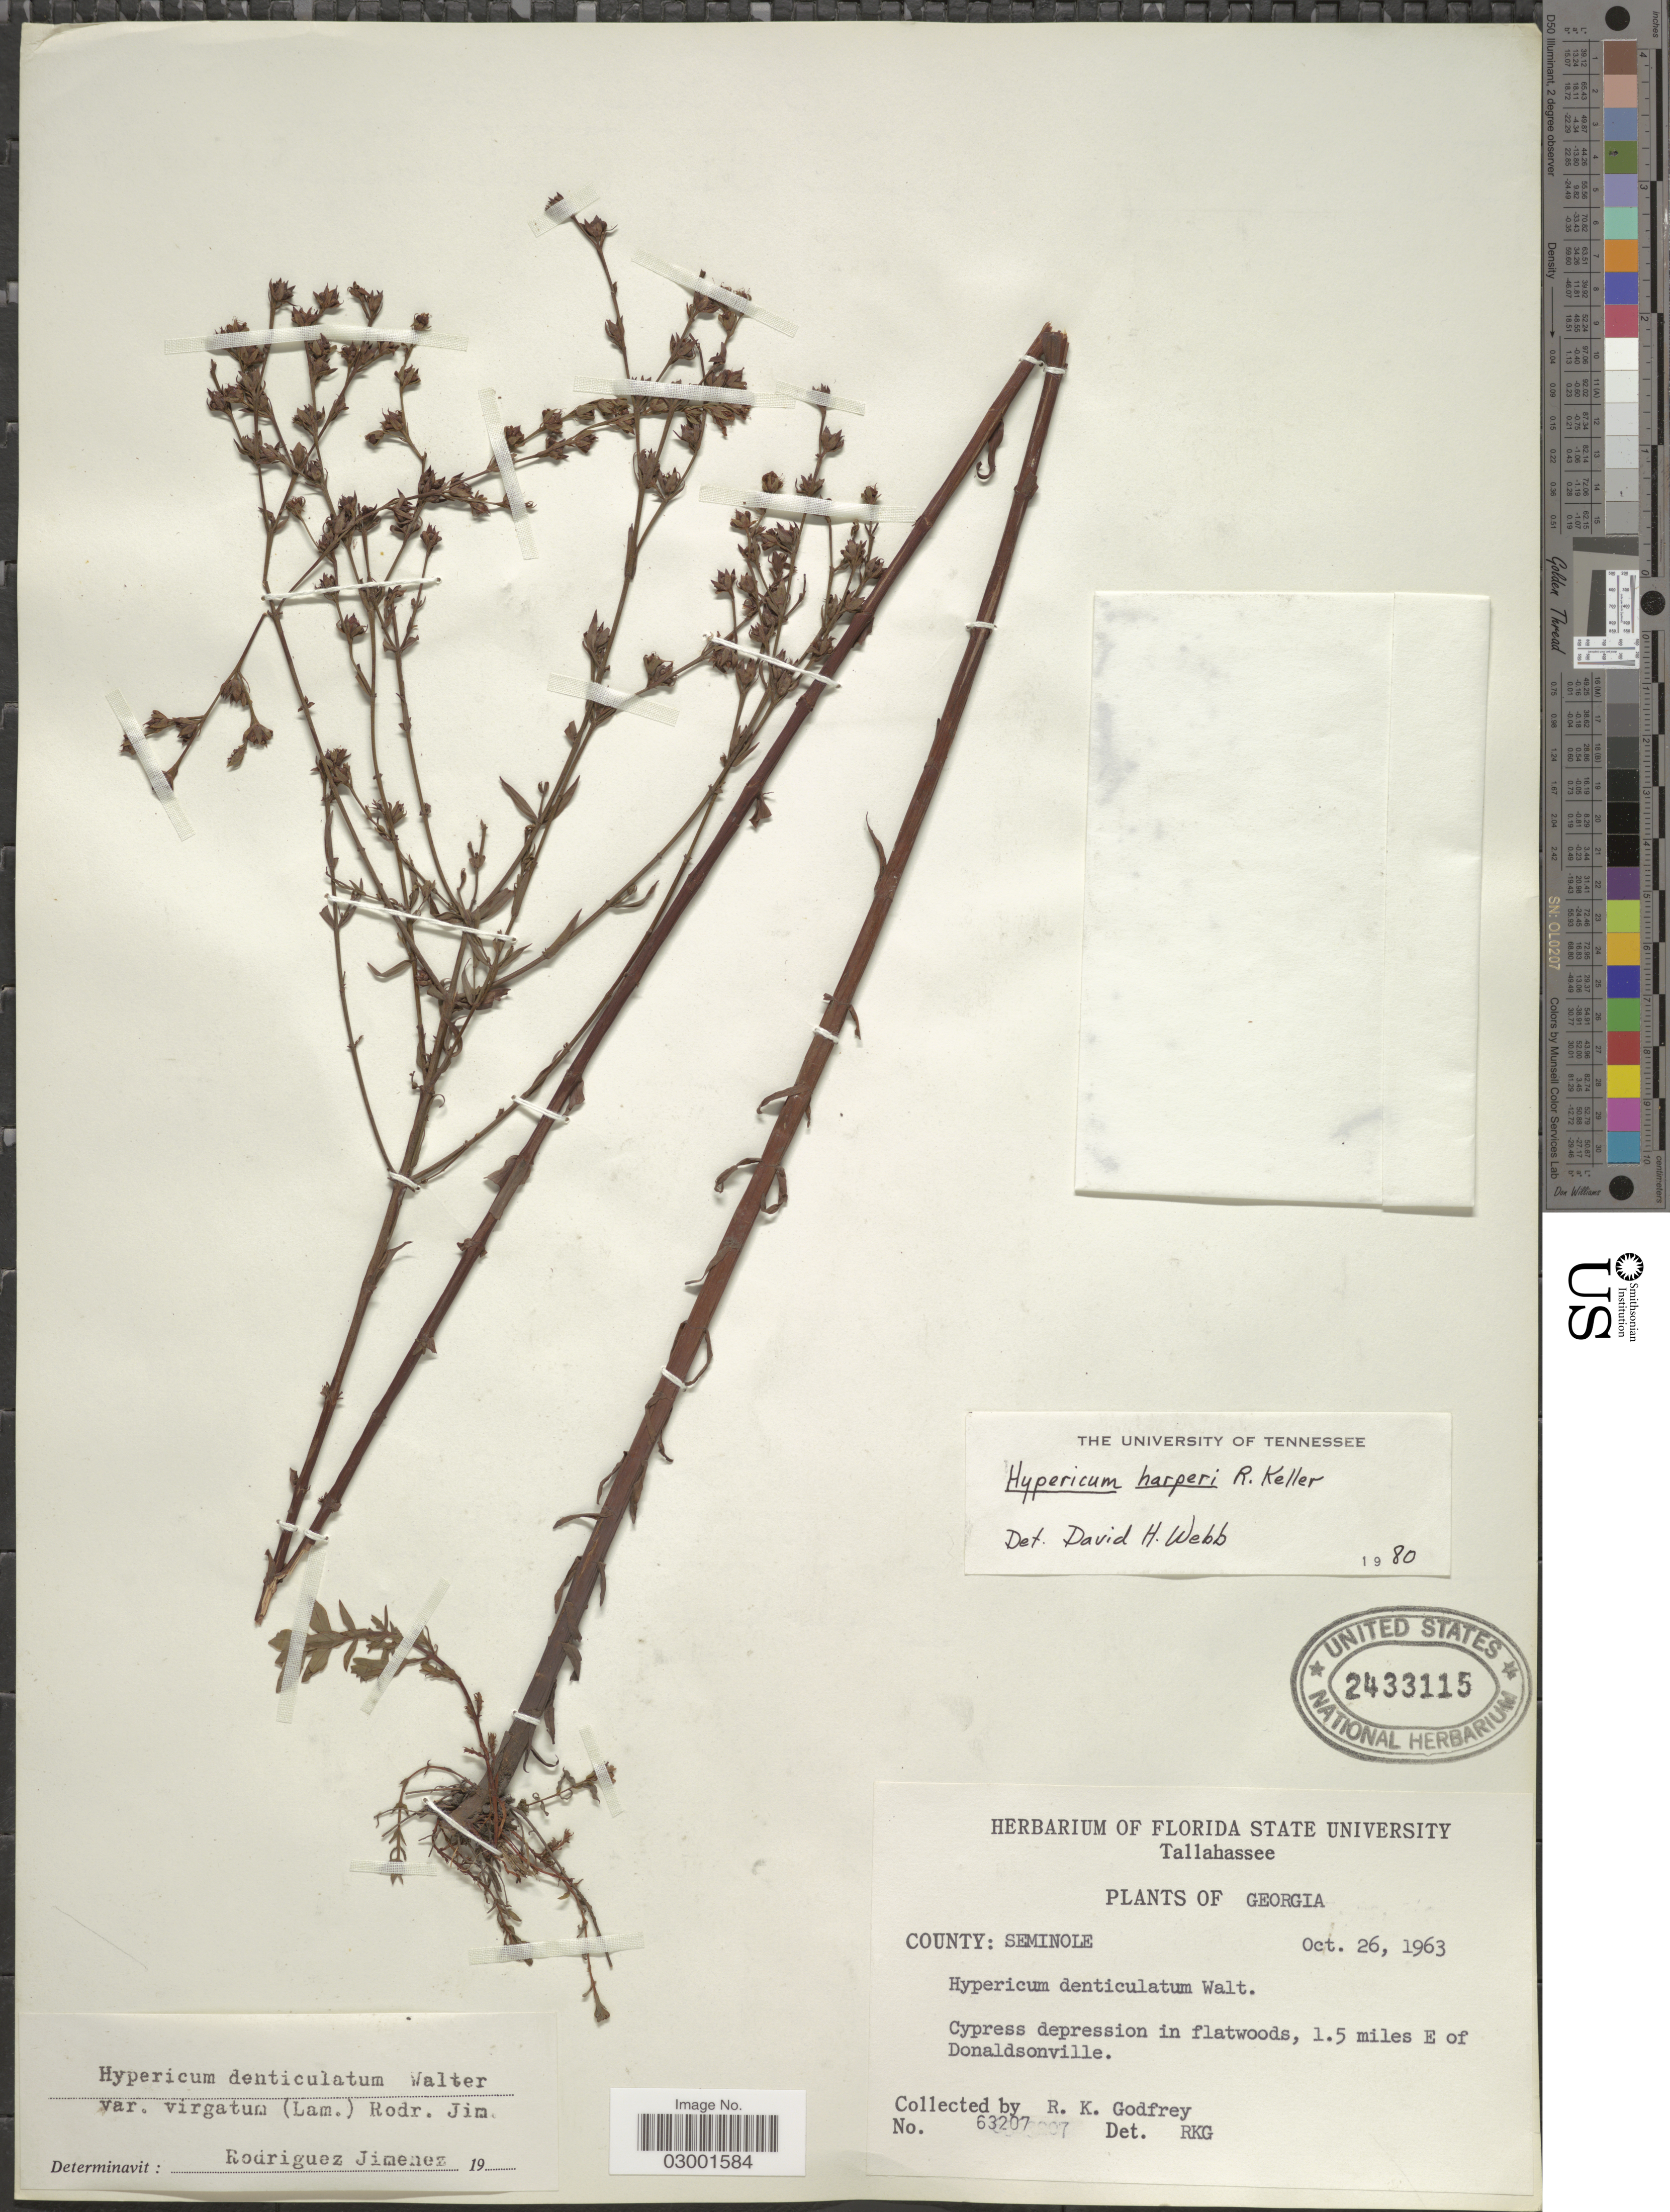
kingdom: Plantae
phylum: Tracheophyta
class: Magnoliopsida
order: Malpighiales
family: Hypericaceae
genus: Hypericum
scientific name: Hypericum harperi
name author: R. Keller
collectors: R. K. Godfrey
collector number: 63207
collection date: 1963-10-26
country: United States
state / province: Georgia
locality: County: Seminole, 1.5 miles E of Donaldsonville.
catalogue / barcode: US 2433115